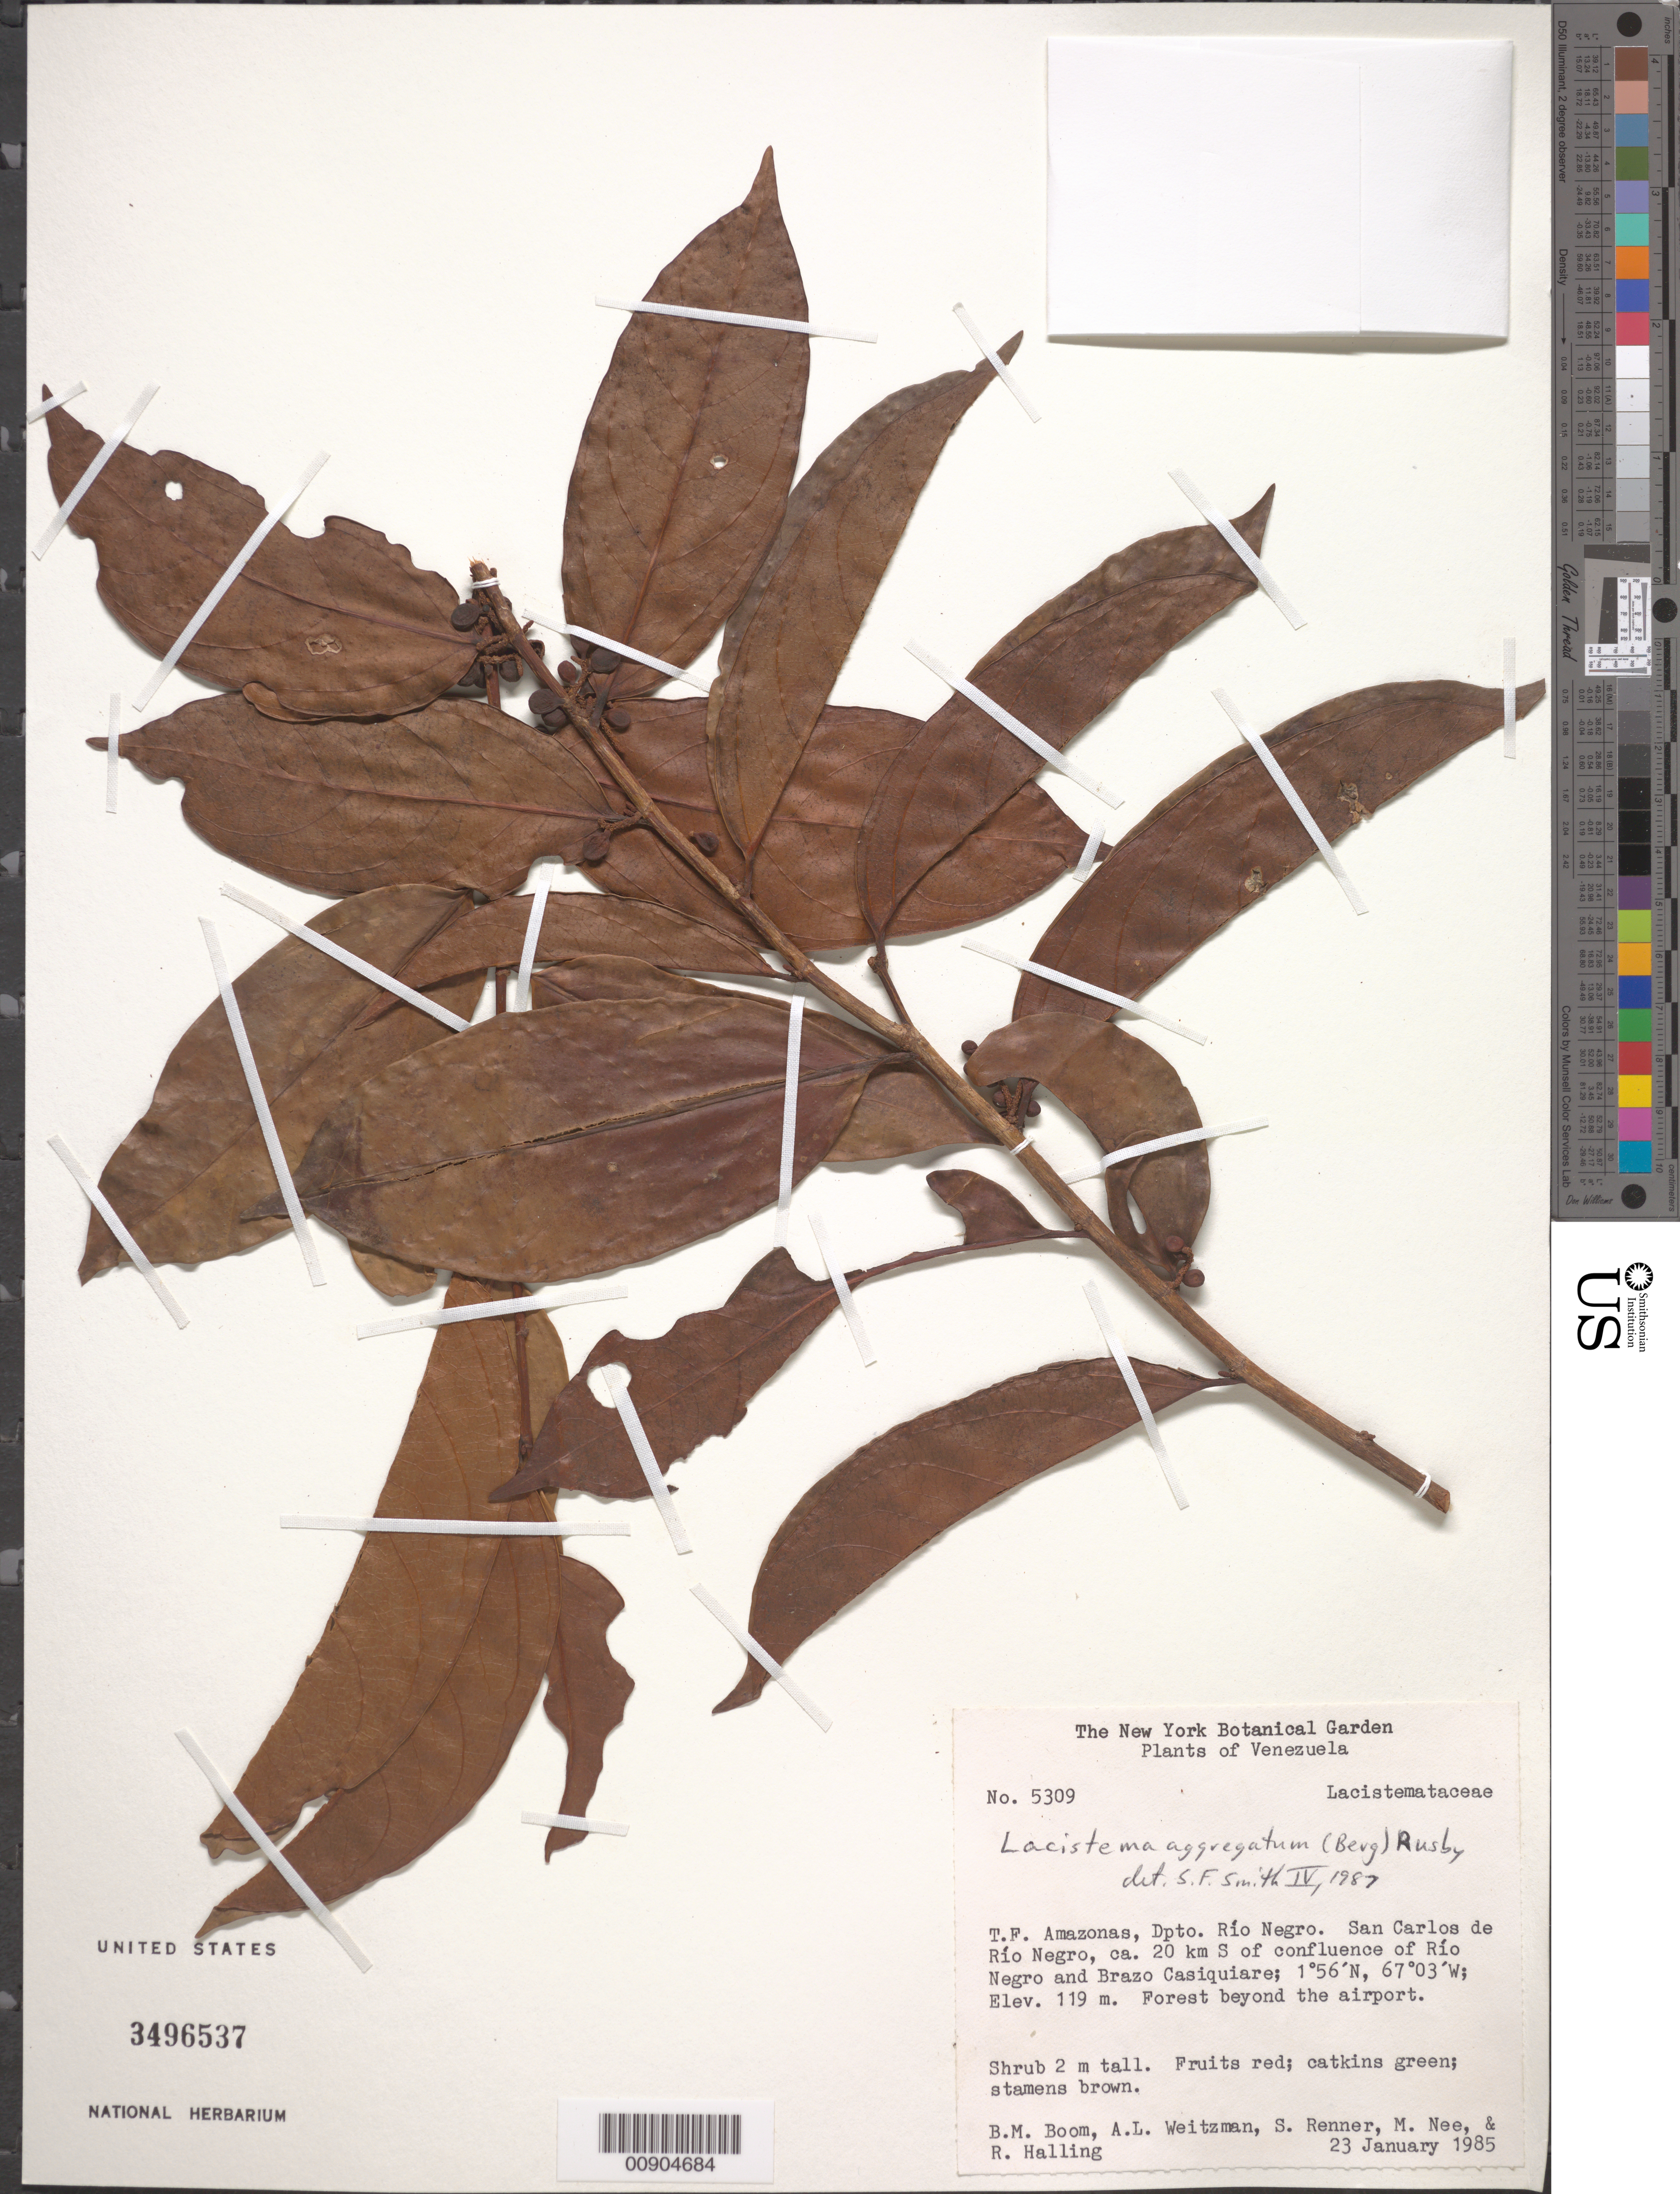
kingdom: Plantae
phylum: Tracheophyta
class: Magnoliopsida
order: Malpighiales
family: Lacistemataceae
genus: Lacistema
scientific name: Lacistema aggregatum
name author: (P.J. Bergius) Rusby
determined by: Smith, Stephen F., (US), NMNH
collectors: B. M. Boom, A. L. Weitzman, S. S. Renner, M. Nee & R. Halling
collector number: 5309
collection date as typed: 23-Jan-85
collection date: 1985-01-23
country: Venezuela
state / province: Amazonas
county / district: Río Negro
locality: San Carlos de Río Negro, ca. 20 km S of confl. of Río Negro and Brazo Casiquiare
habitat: Forest beyond airport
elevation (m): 119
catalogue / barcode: US 3496537